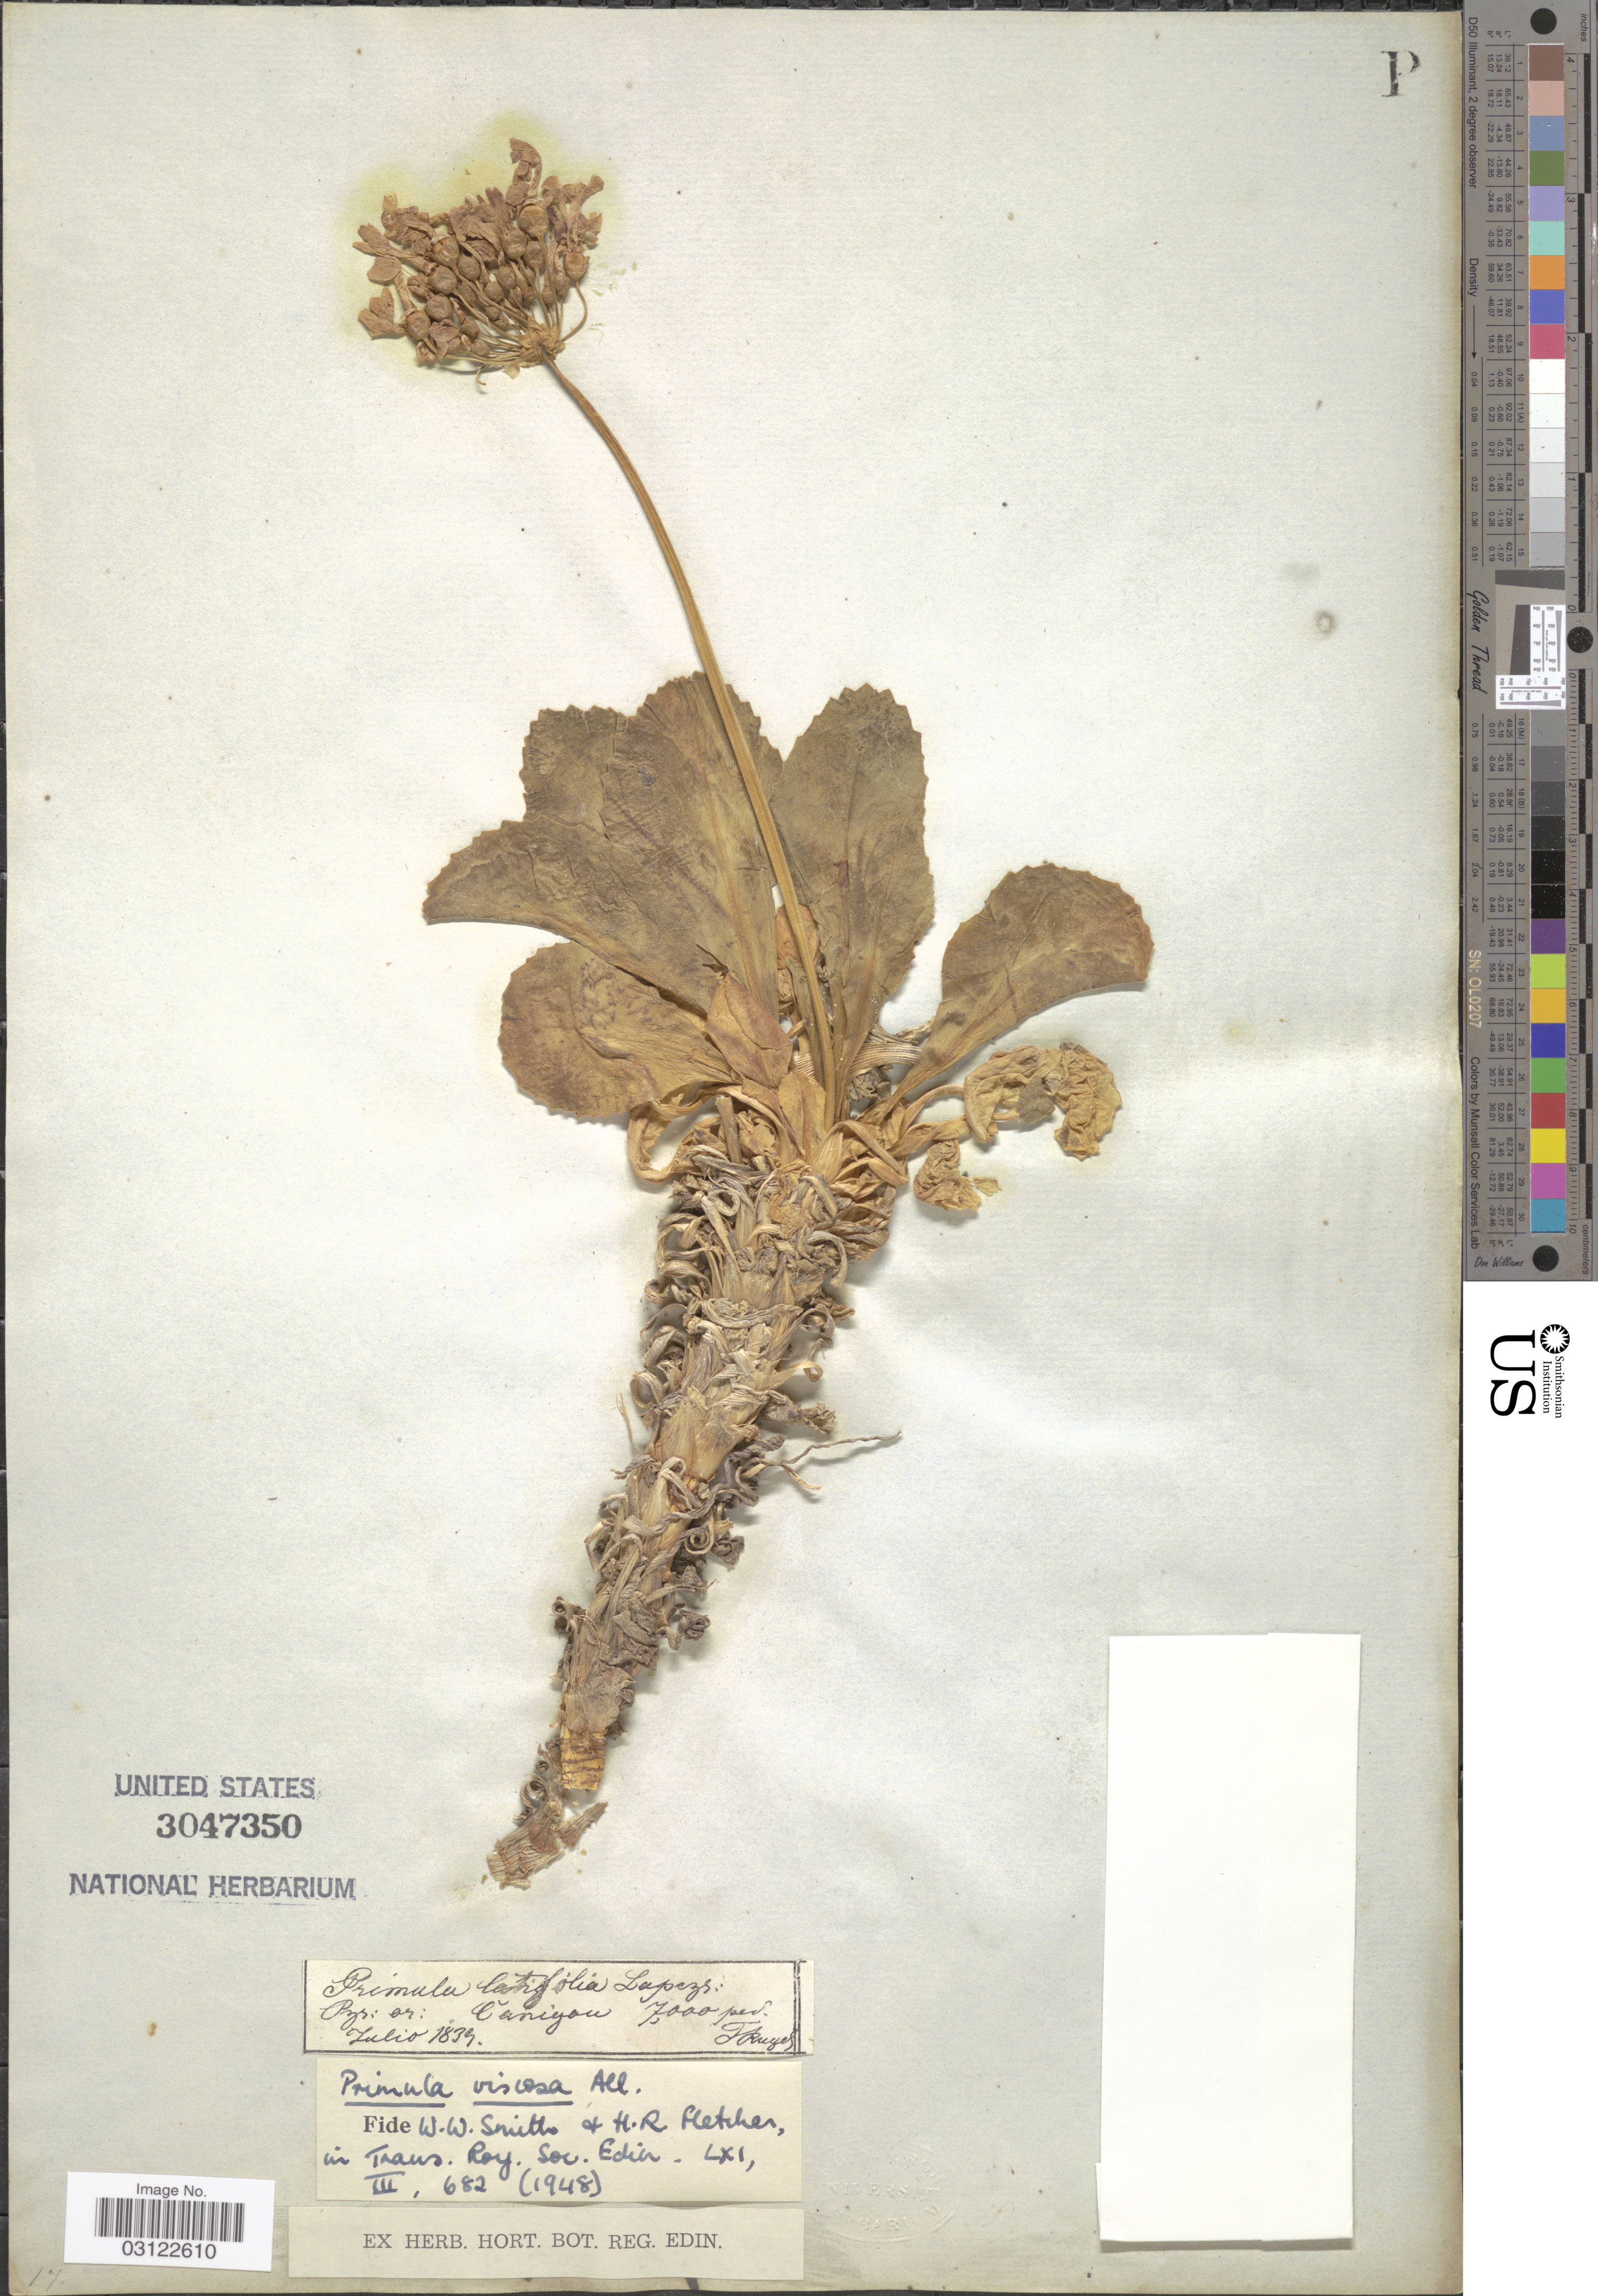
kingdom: Plantae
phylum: Tracheophyta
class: Magnoliopsida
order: Ericales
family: Primulaceae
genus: Primula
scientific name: Primula viscosa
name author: Vill.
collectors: F. Rugel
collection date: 1839-07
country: France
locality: Pyr.: or.: Canigou.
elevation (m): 2134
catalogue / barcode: US 3047350